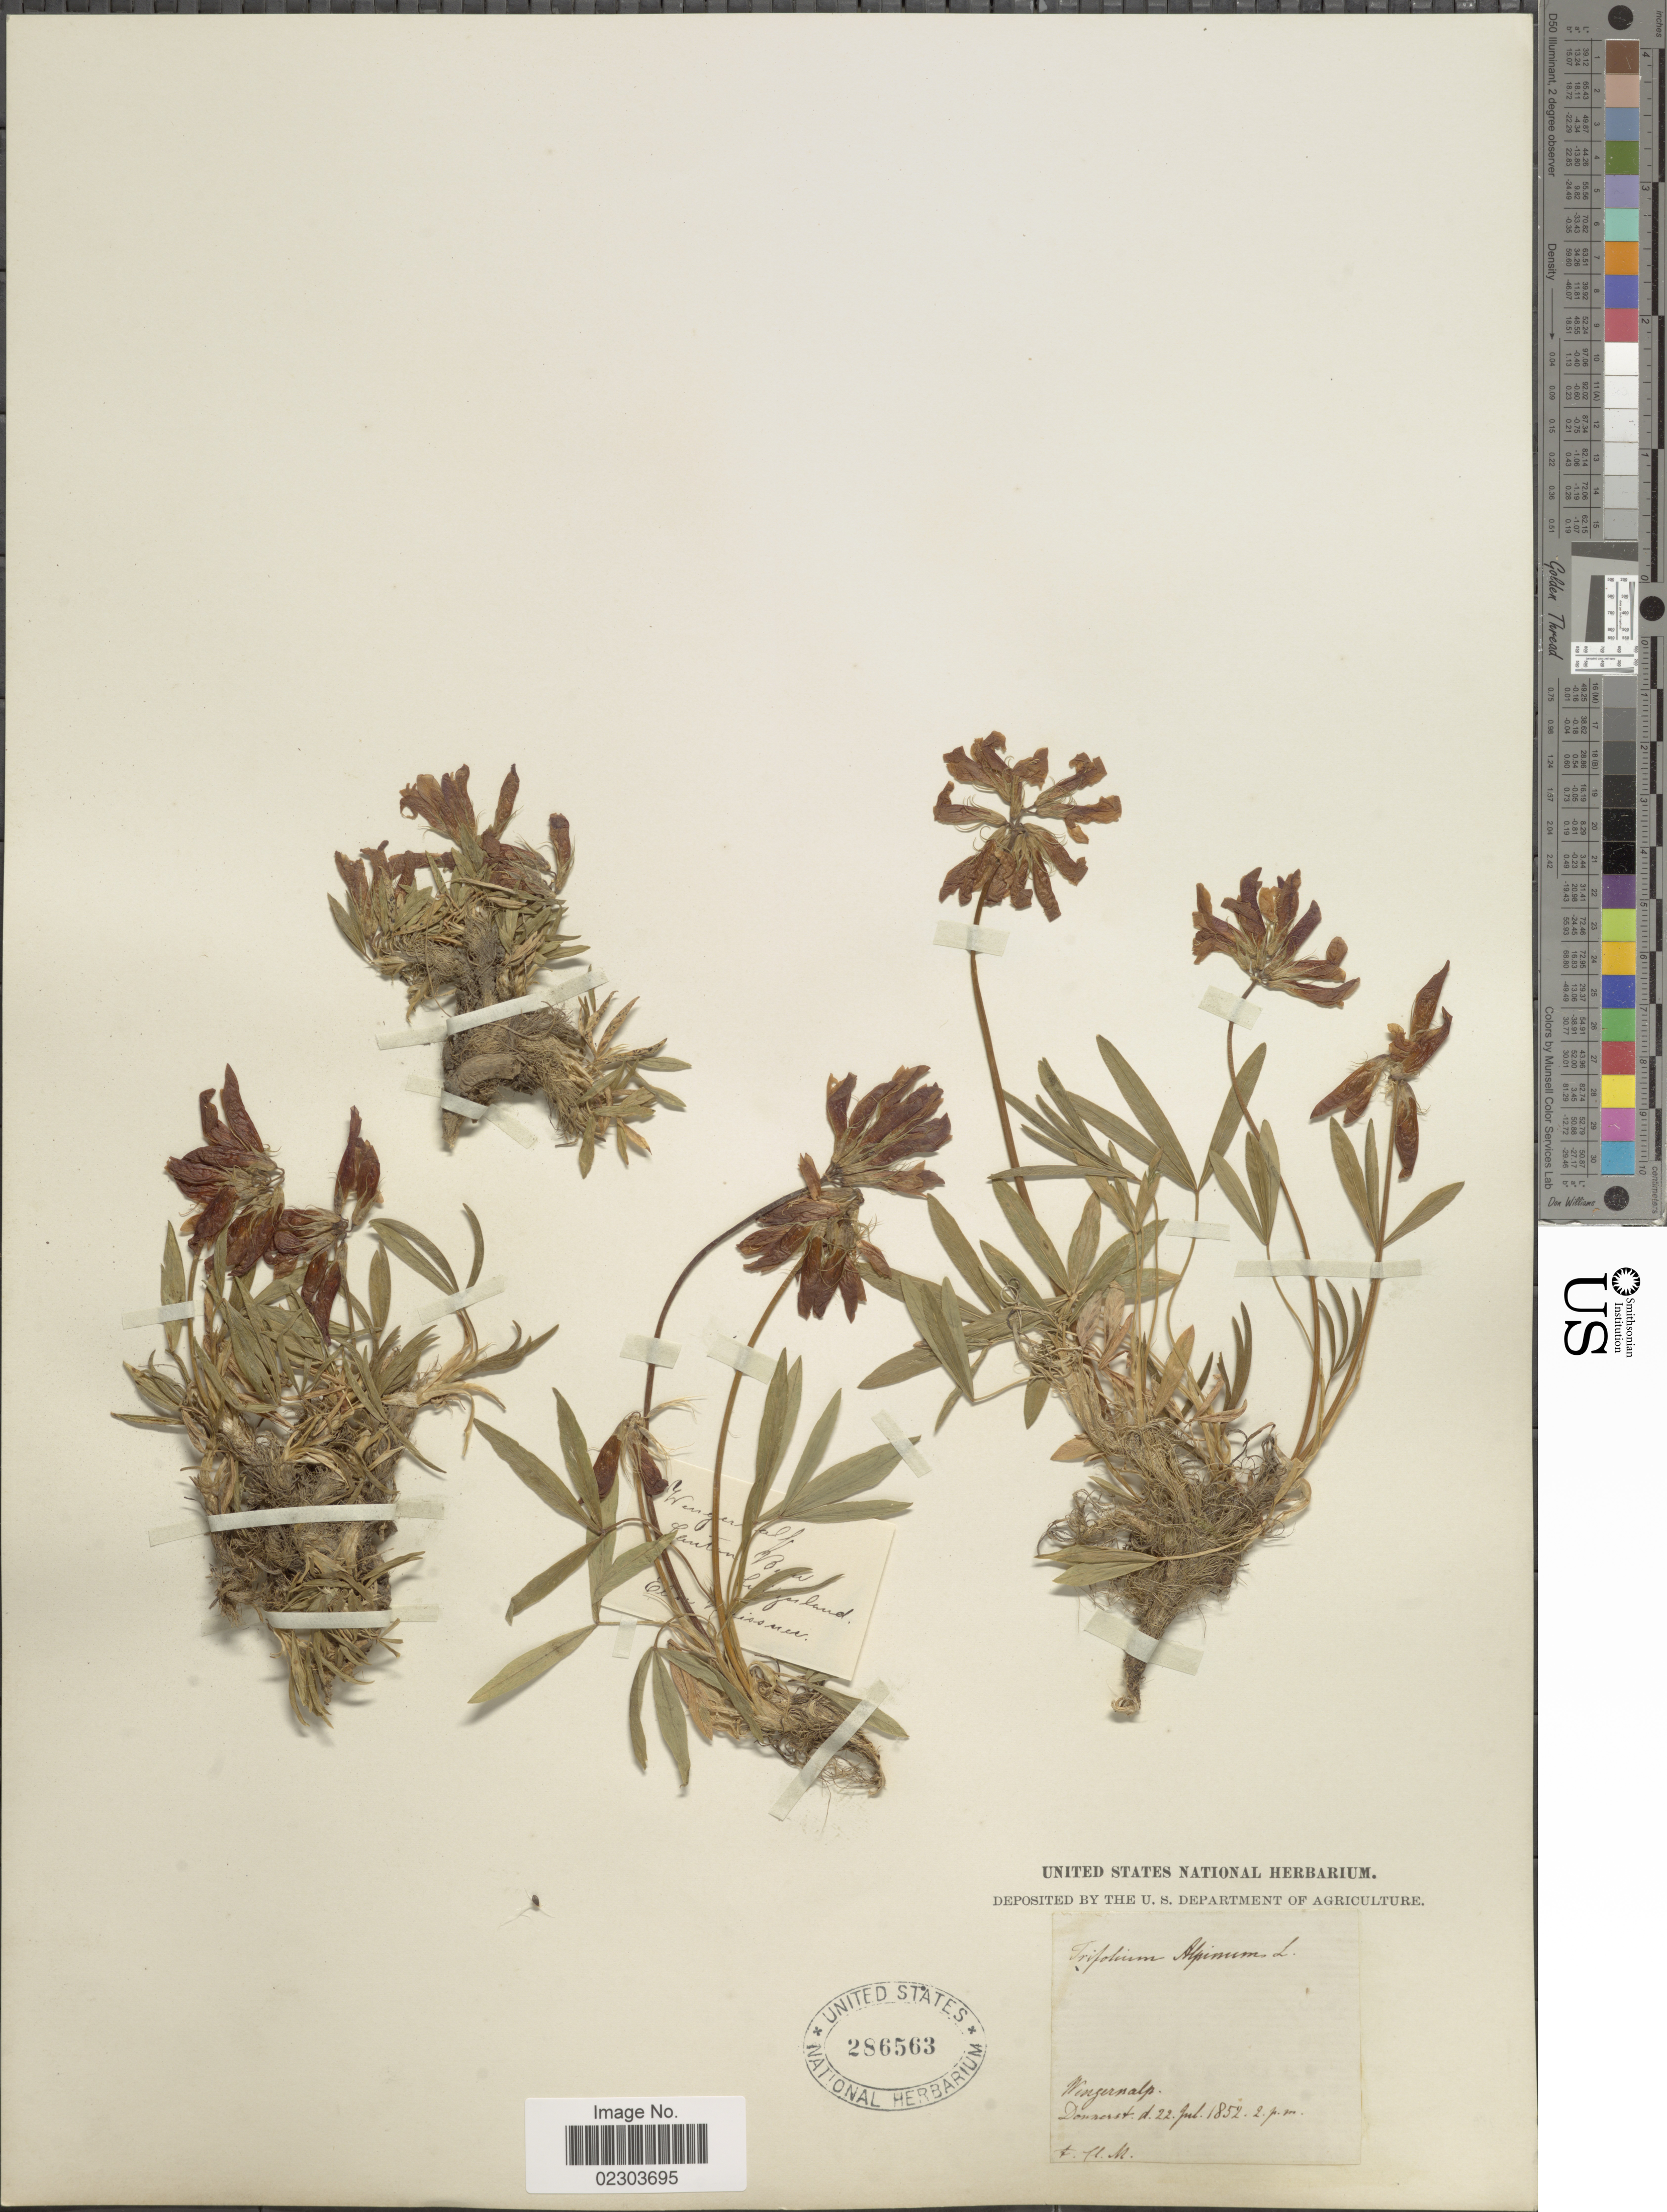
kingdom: Plantae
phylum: Tracheophyta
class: Magnoliopsida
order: Fabales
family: Fabaceae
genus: Trifolium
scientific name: Trifolium alpinum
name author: L.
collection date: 1852-07-22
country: Switzerland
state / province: Bern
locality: Wengernalp.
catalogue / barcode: US 286563